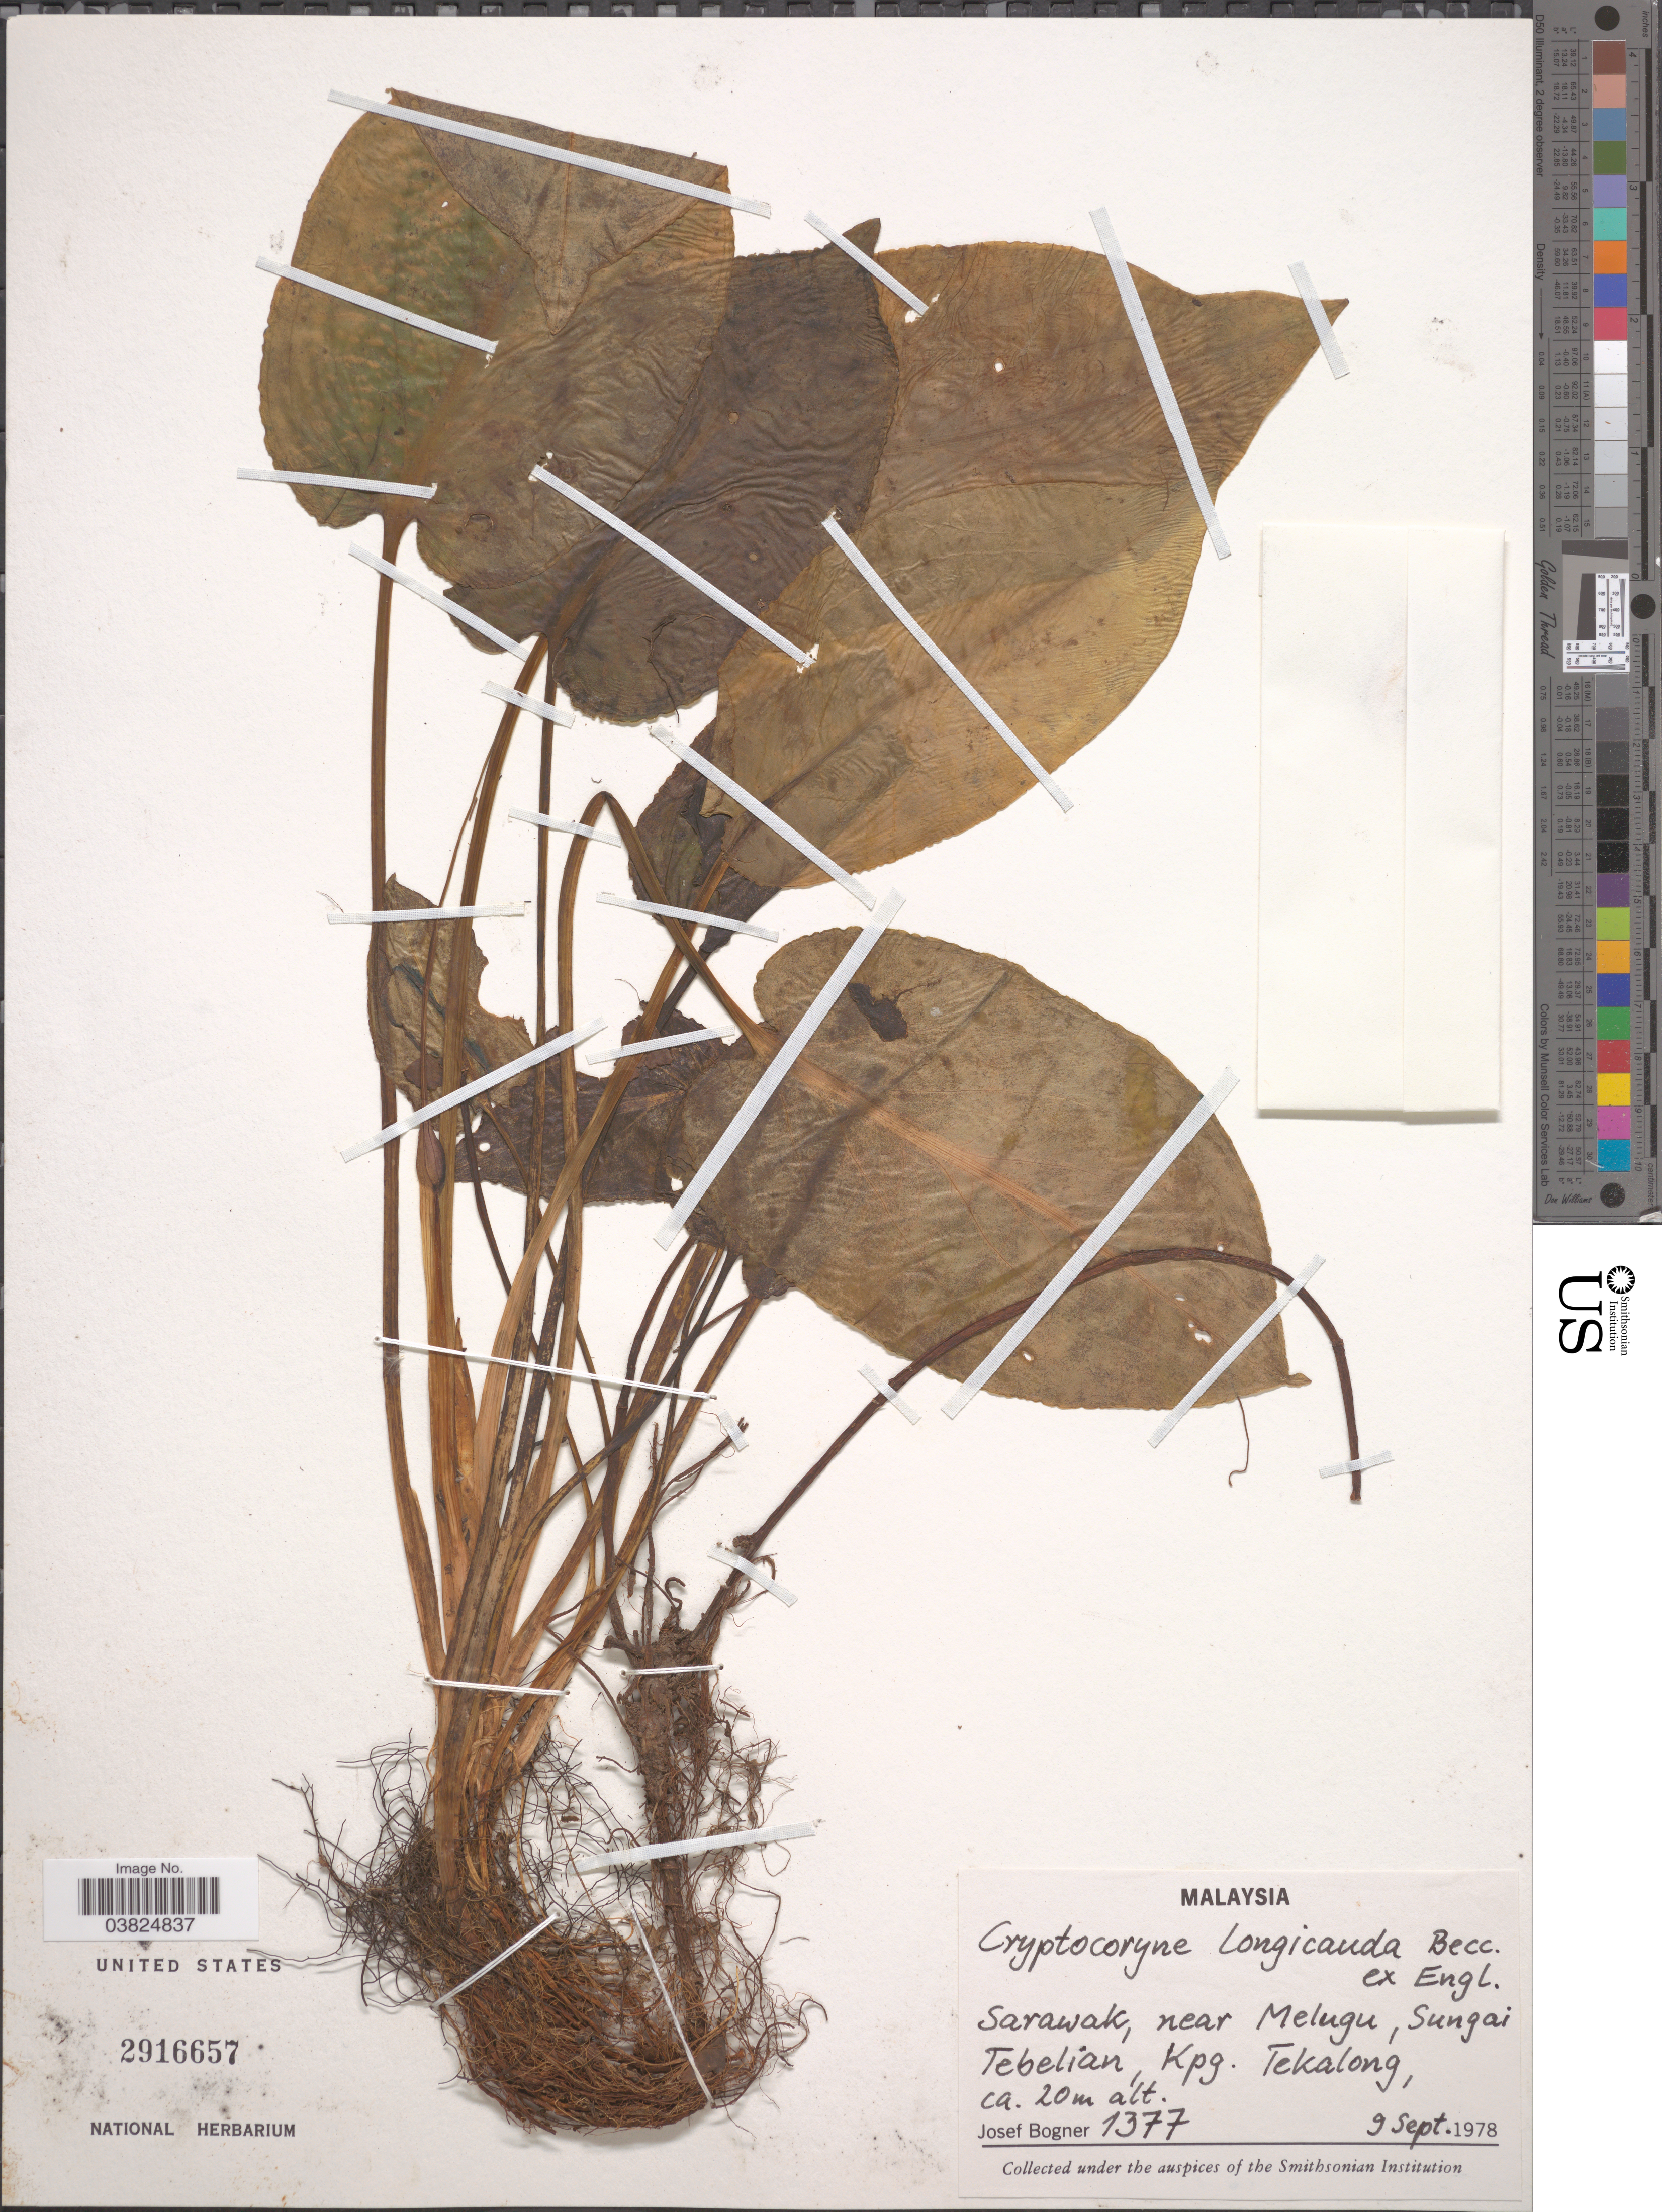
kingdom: Plantae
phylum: Tracheophyta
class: Liliopsida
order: Alismatales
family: Araceae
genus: Cryptocoryne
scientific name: Cryptocoryne longicauda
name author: Becc. ex Engl.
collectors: J. Bogner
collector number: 1377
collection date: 1978-09-09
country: Malaysia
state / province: Sarawak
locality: Near Melugu, Sungai Tebelian, Kpg. Tekalong.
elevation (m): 20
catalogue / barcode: US 2916657